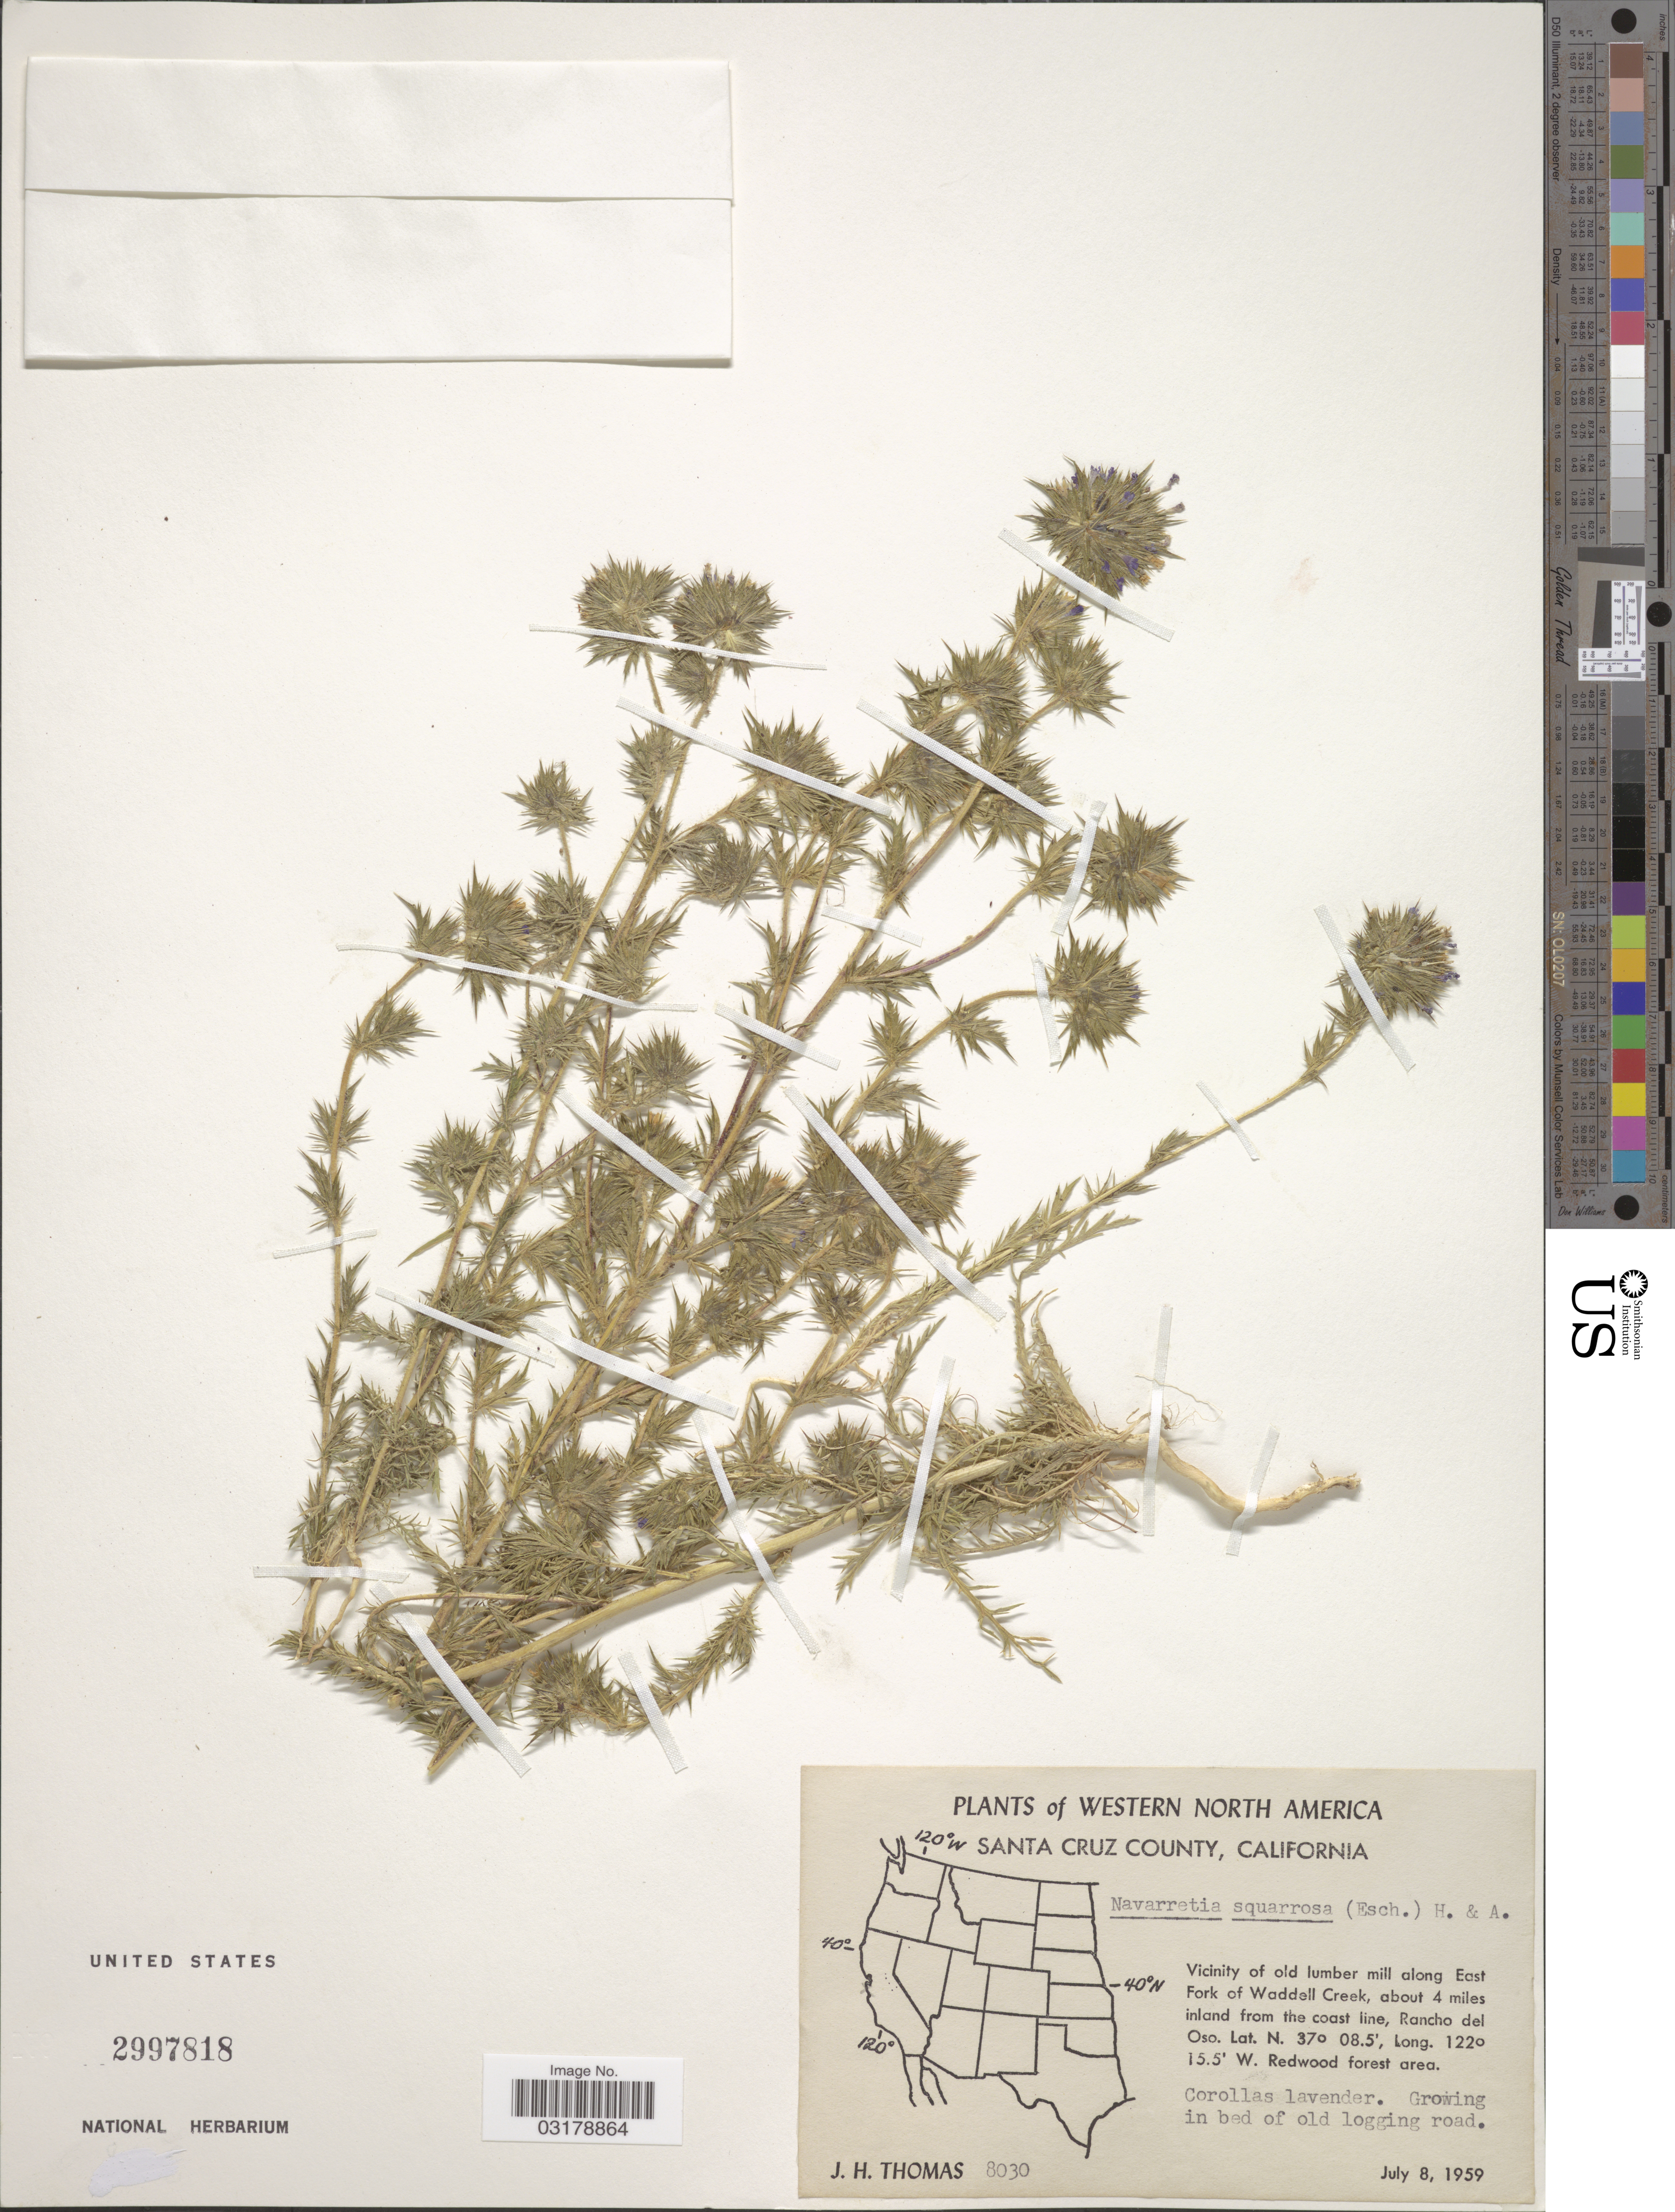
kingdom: Plantae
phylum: Tracheophyta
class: Magnoliopsida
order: Ericales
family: Polemoniaceae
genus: Navarretia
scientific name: Navarretia squarrosa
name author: (Eschsch.) Hook. & Arn.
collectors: J. H. Thomas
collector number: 8030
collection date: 1959-07-08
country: United States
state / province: California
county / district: Santa Cruz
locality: Western North America. Santa Cruz County. Vicinity of old lumber mill along East Fork of Waddell Creek, about 4 miles inland from the coast line, Rancho del Oso.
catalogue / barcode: US 2997818